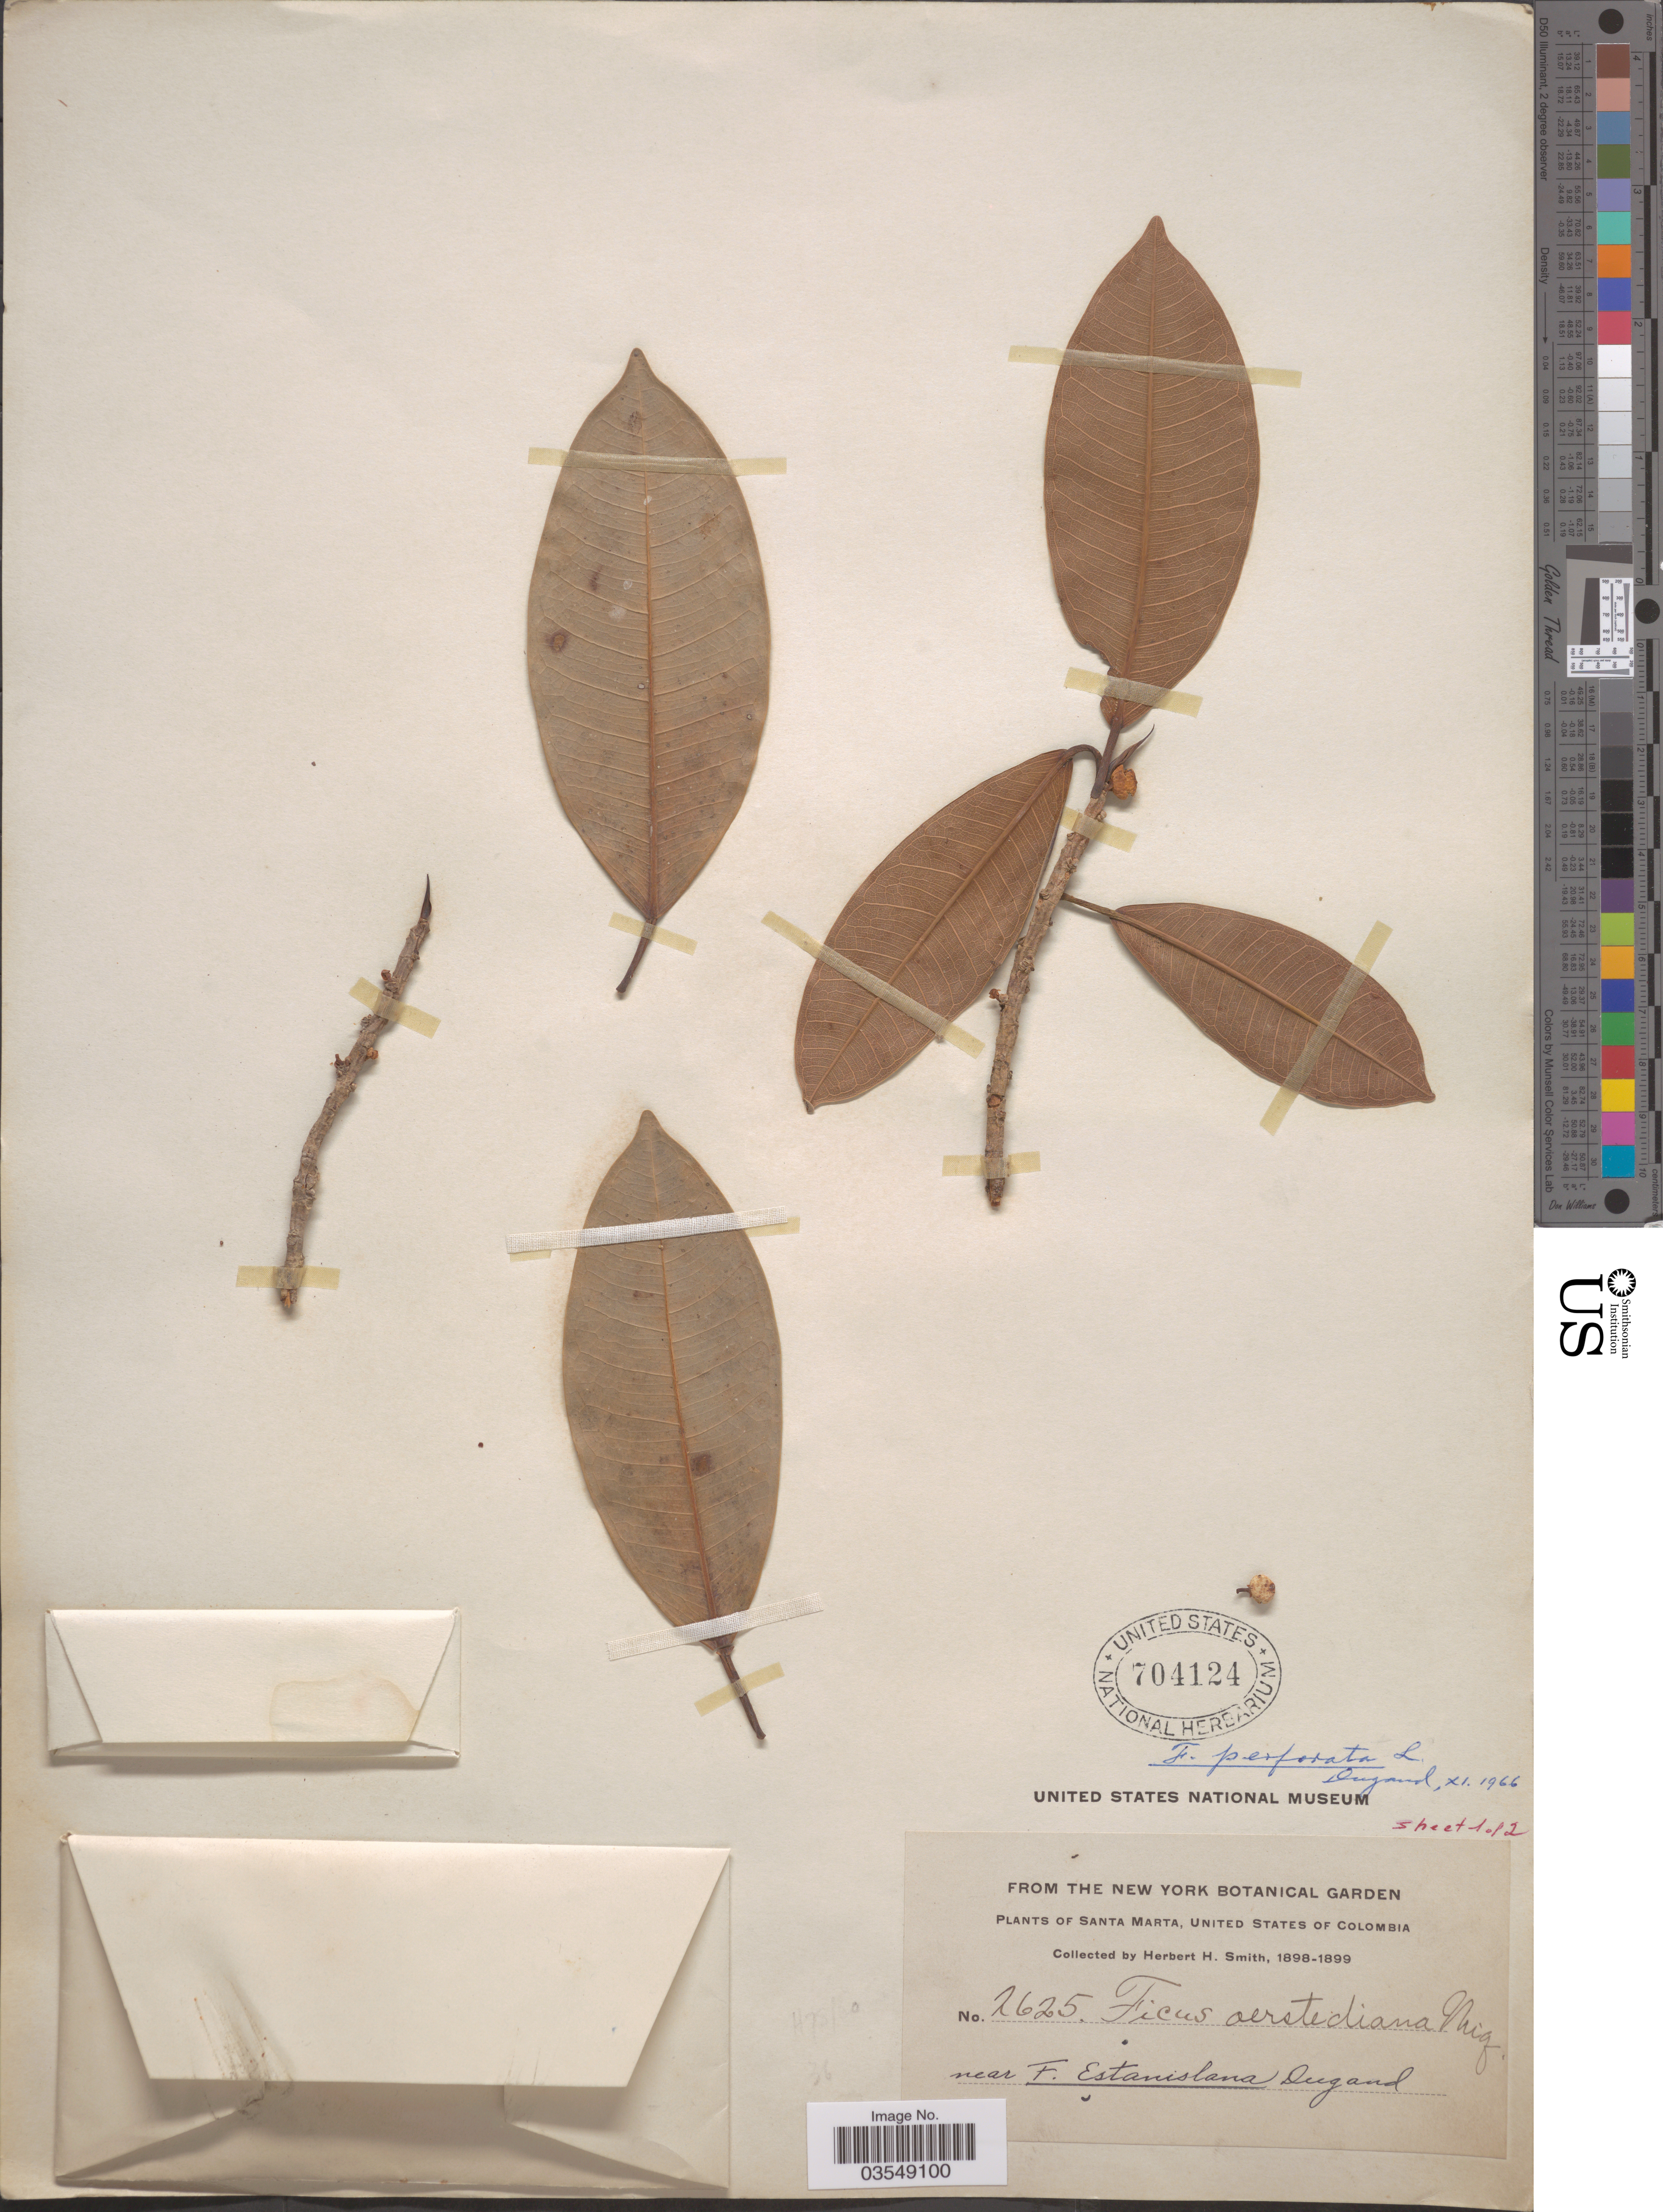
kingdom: Plantae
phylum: Tracheophyta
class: Magnoliopsida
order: Rosales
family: Moraceae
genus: Ficus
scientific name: Ficus perforata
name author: L.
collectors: Herbert H. Smith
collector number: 2625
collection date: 1898/1899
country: Colombia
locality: Santa Marta, United States of Colombia.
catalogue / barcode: US 704124